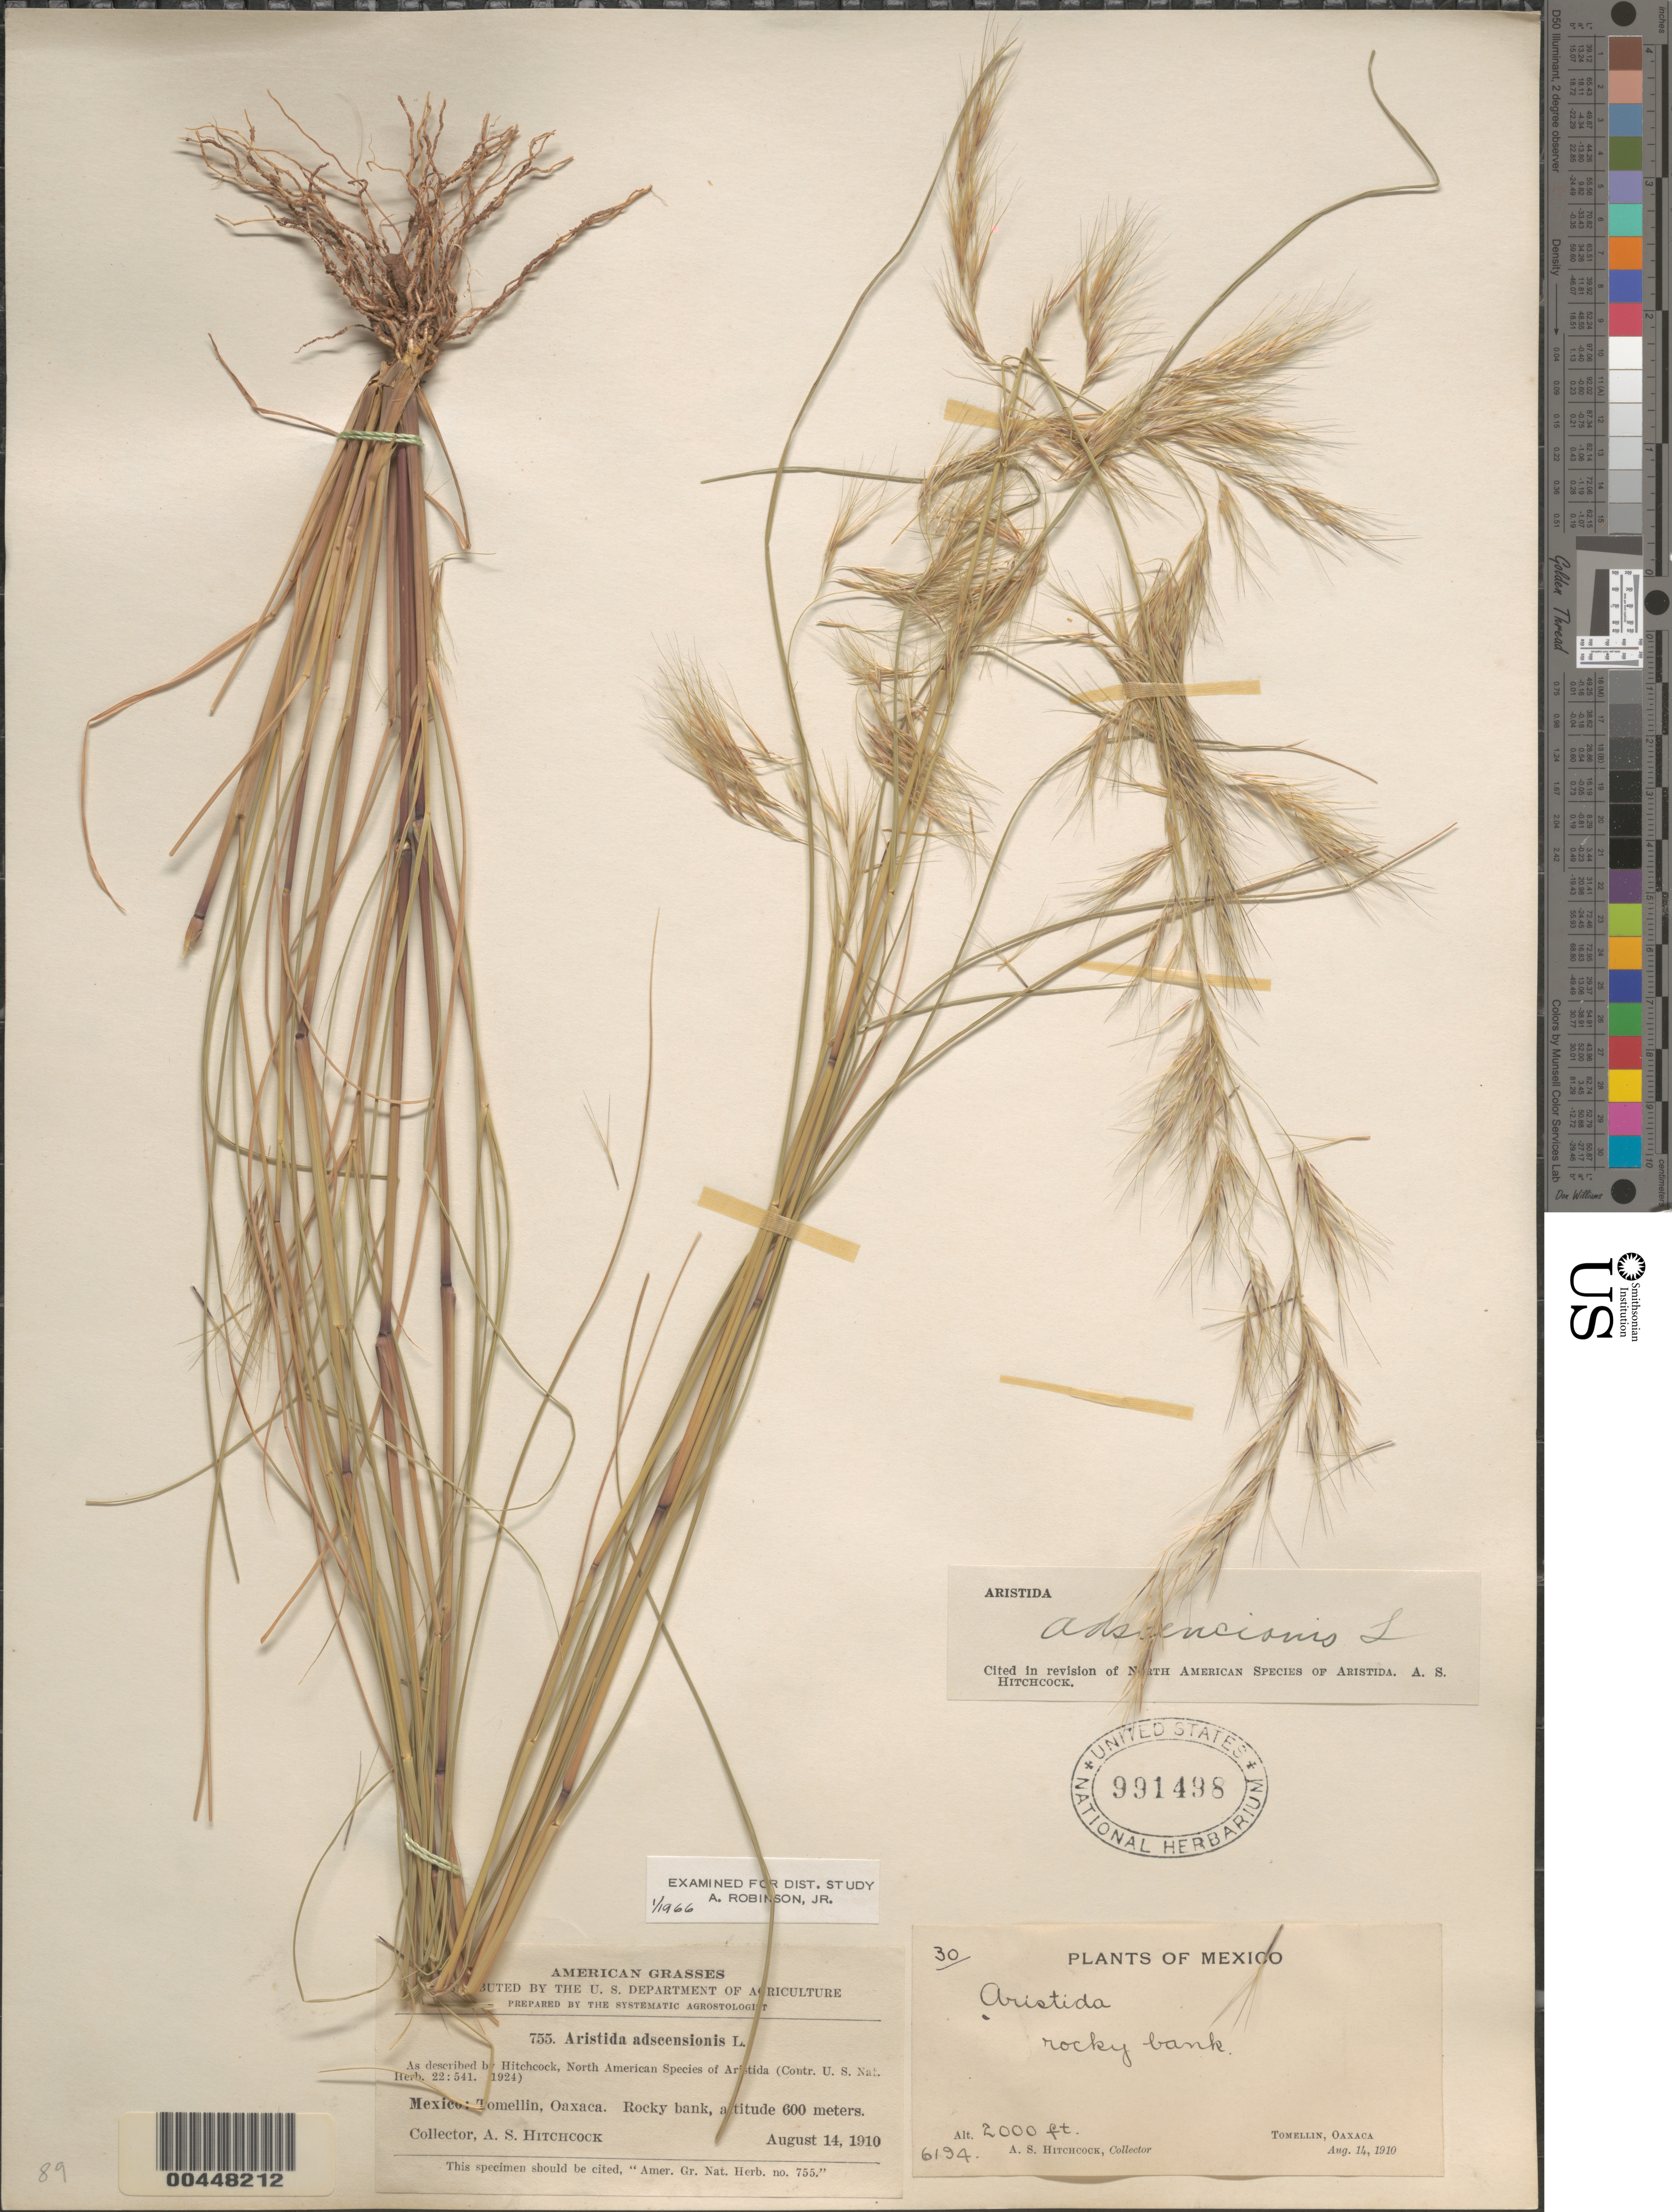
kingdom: Plantae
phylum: Tracheophyta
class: Liliopsida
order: Poales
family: Poaceae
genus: Aristida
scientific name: Aristida adscensionis var. nigrescens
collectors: A. S. Hitchcock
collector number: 6194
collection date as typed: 14 Aug 1910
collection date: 1910-08-14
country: Mexico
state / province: Oaxaca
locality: Tomellin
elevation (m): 600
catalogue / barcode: US 991498